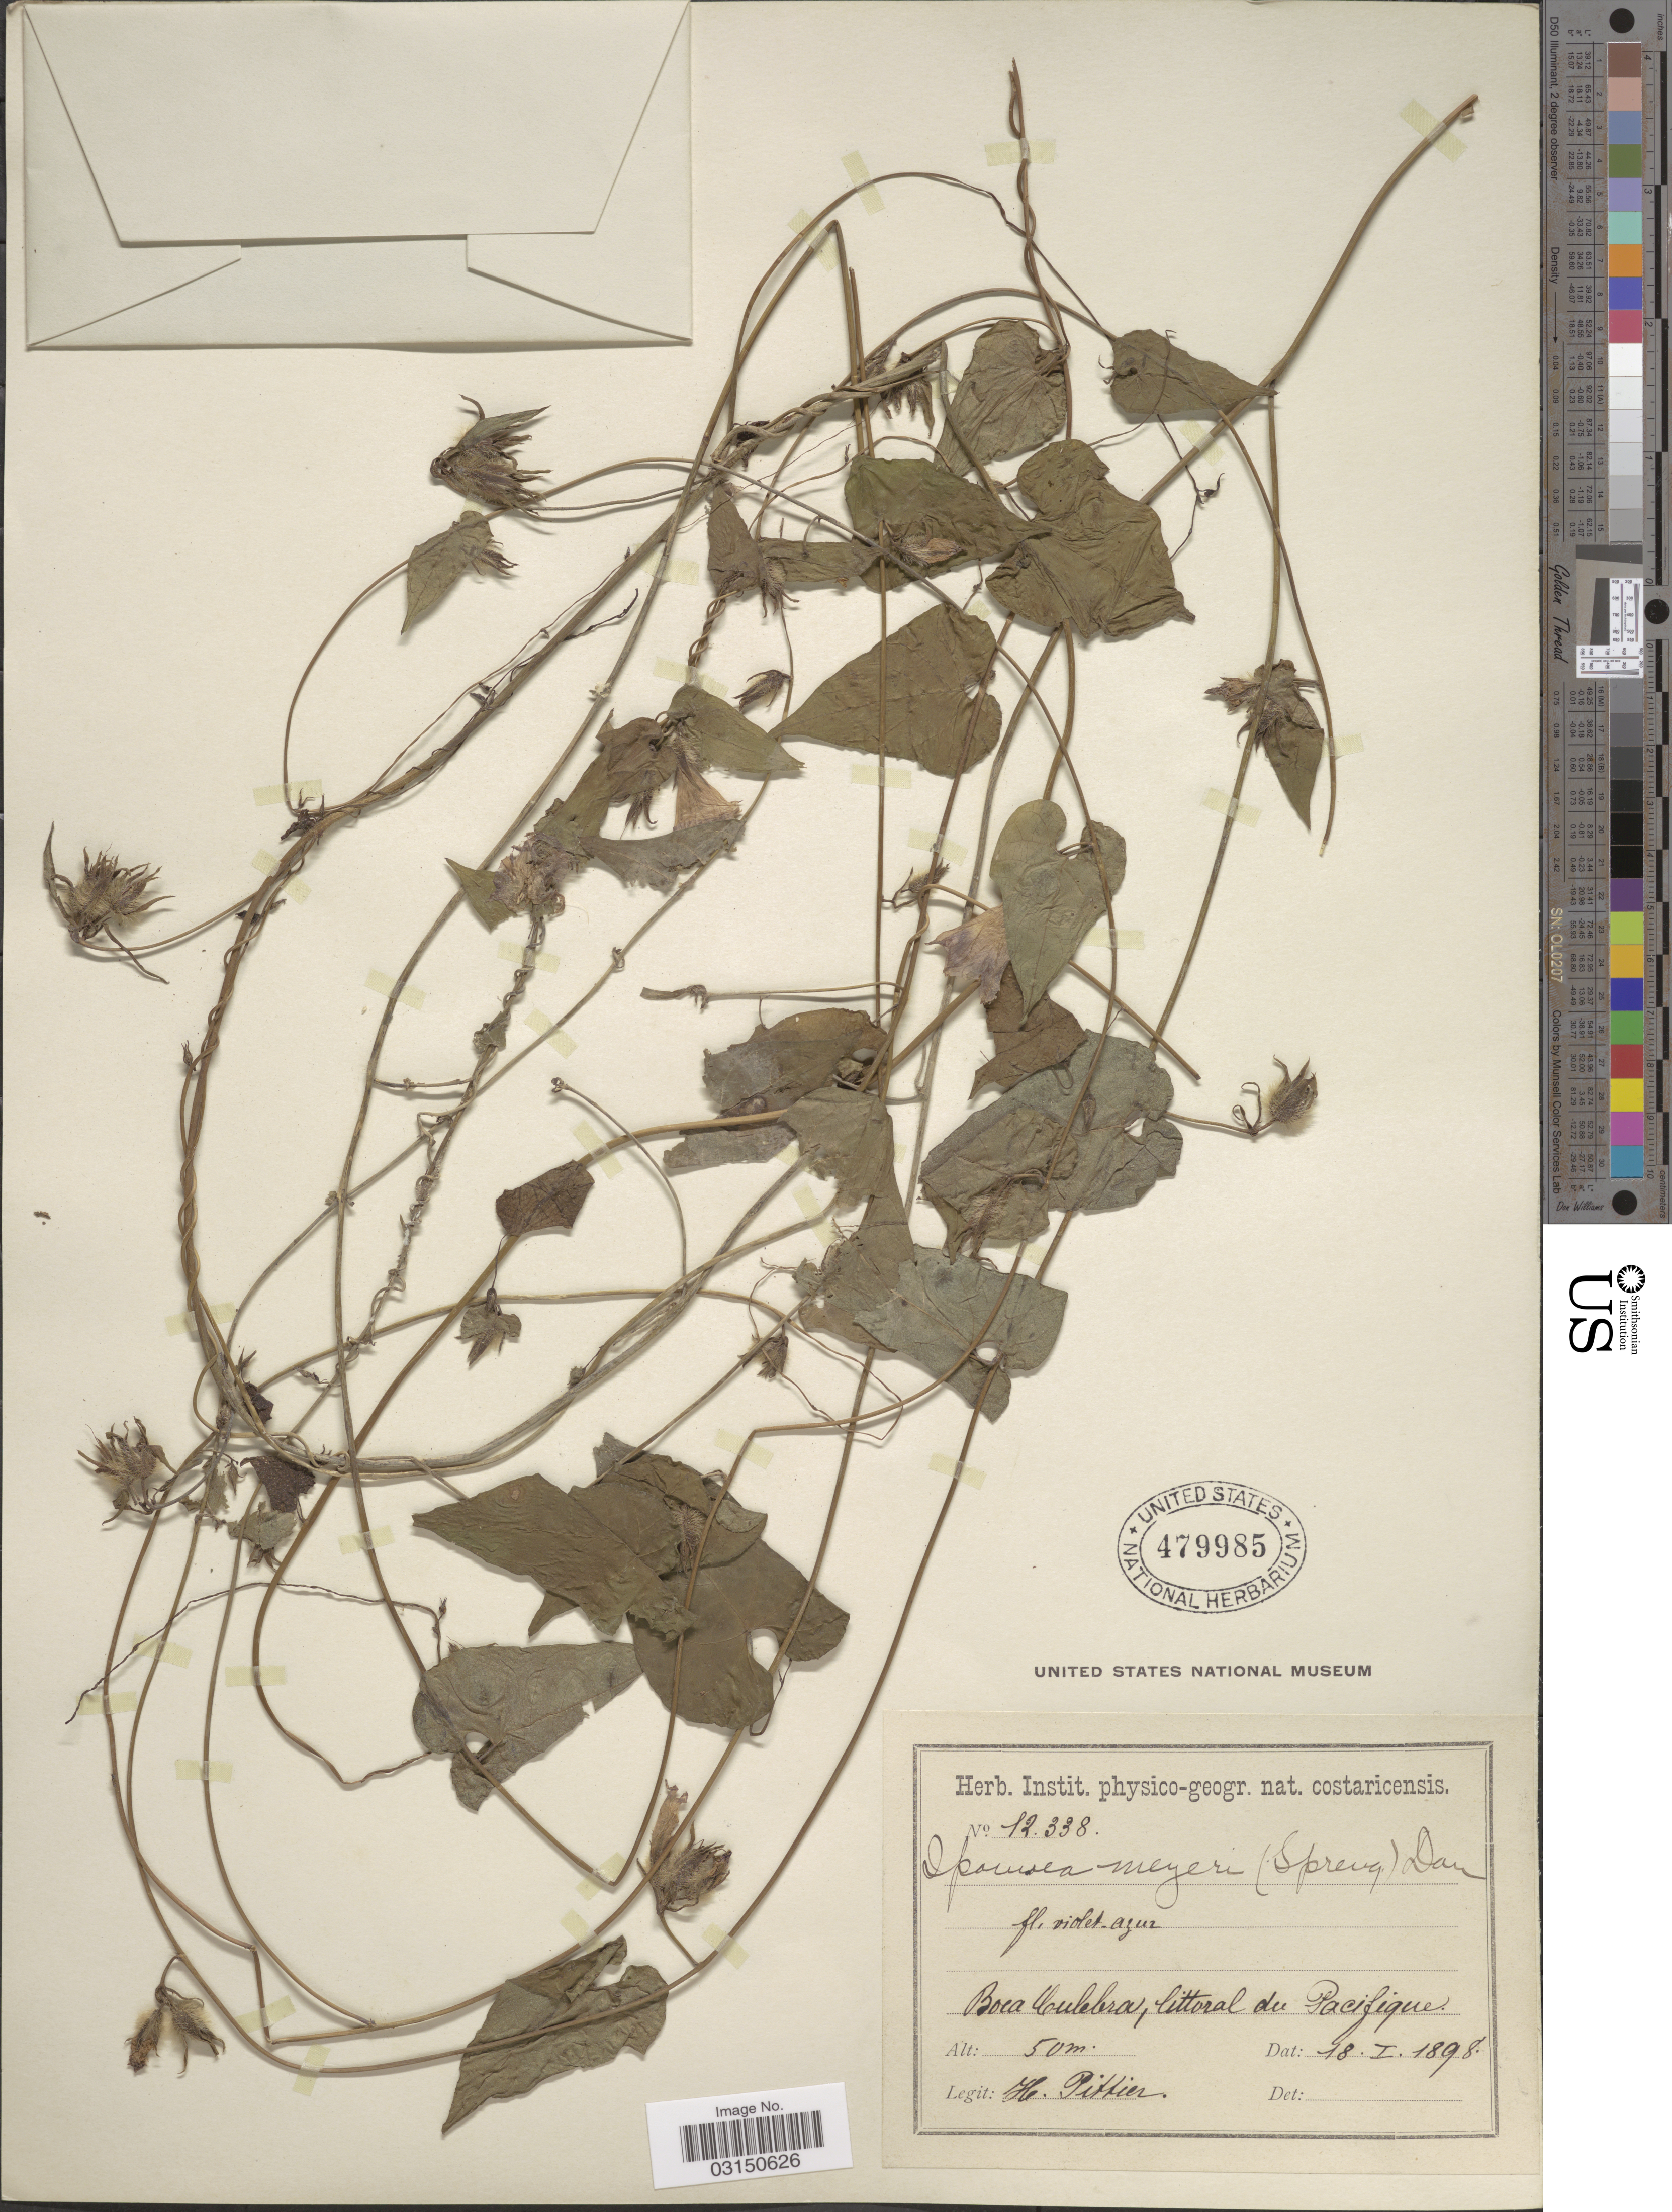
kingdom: Plantae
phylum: Tracheophyta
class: Magnoliopsida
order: Solanales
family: Convolvulaceae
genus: Ipomoea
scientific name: Ipomoea meyeri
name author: (Spreng.) G. Don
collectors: H. F. Pittier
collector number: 12338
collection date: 1898-01-18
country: Costa Rica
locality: Boca Culebra, littoral du Pacifique.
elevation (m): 50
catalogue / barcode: US 479985